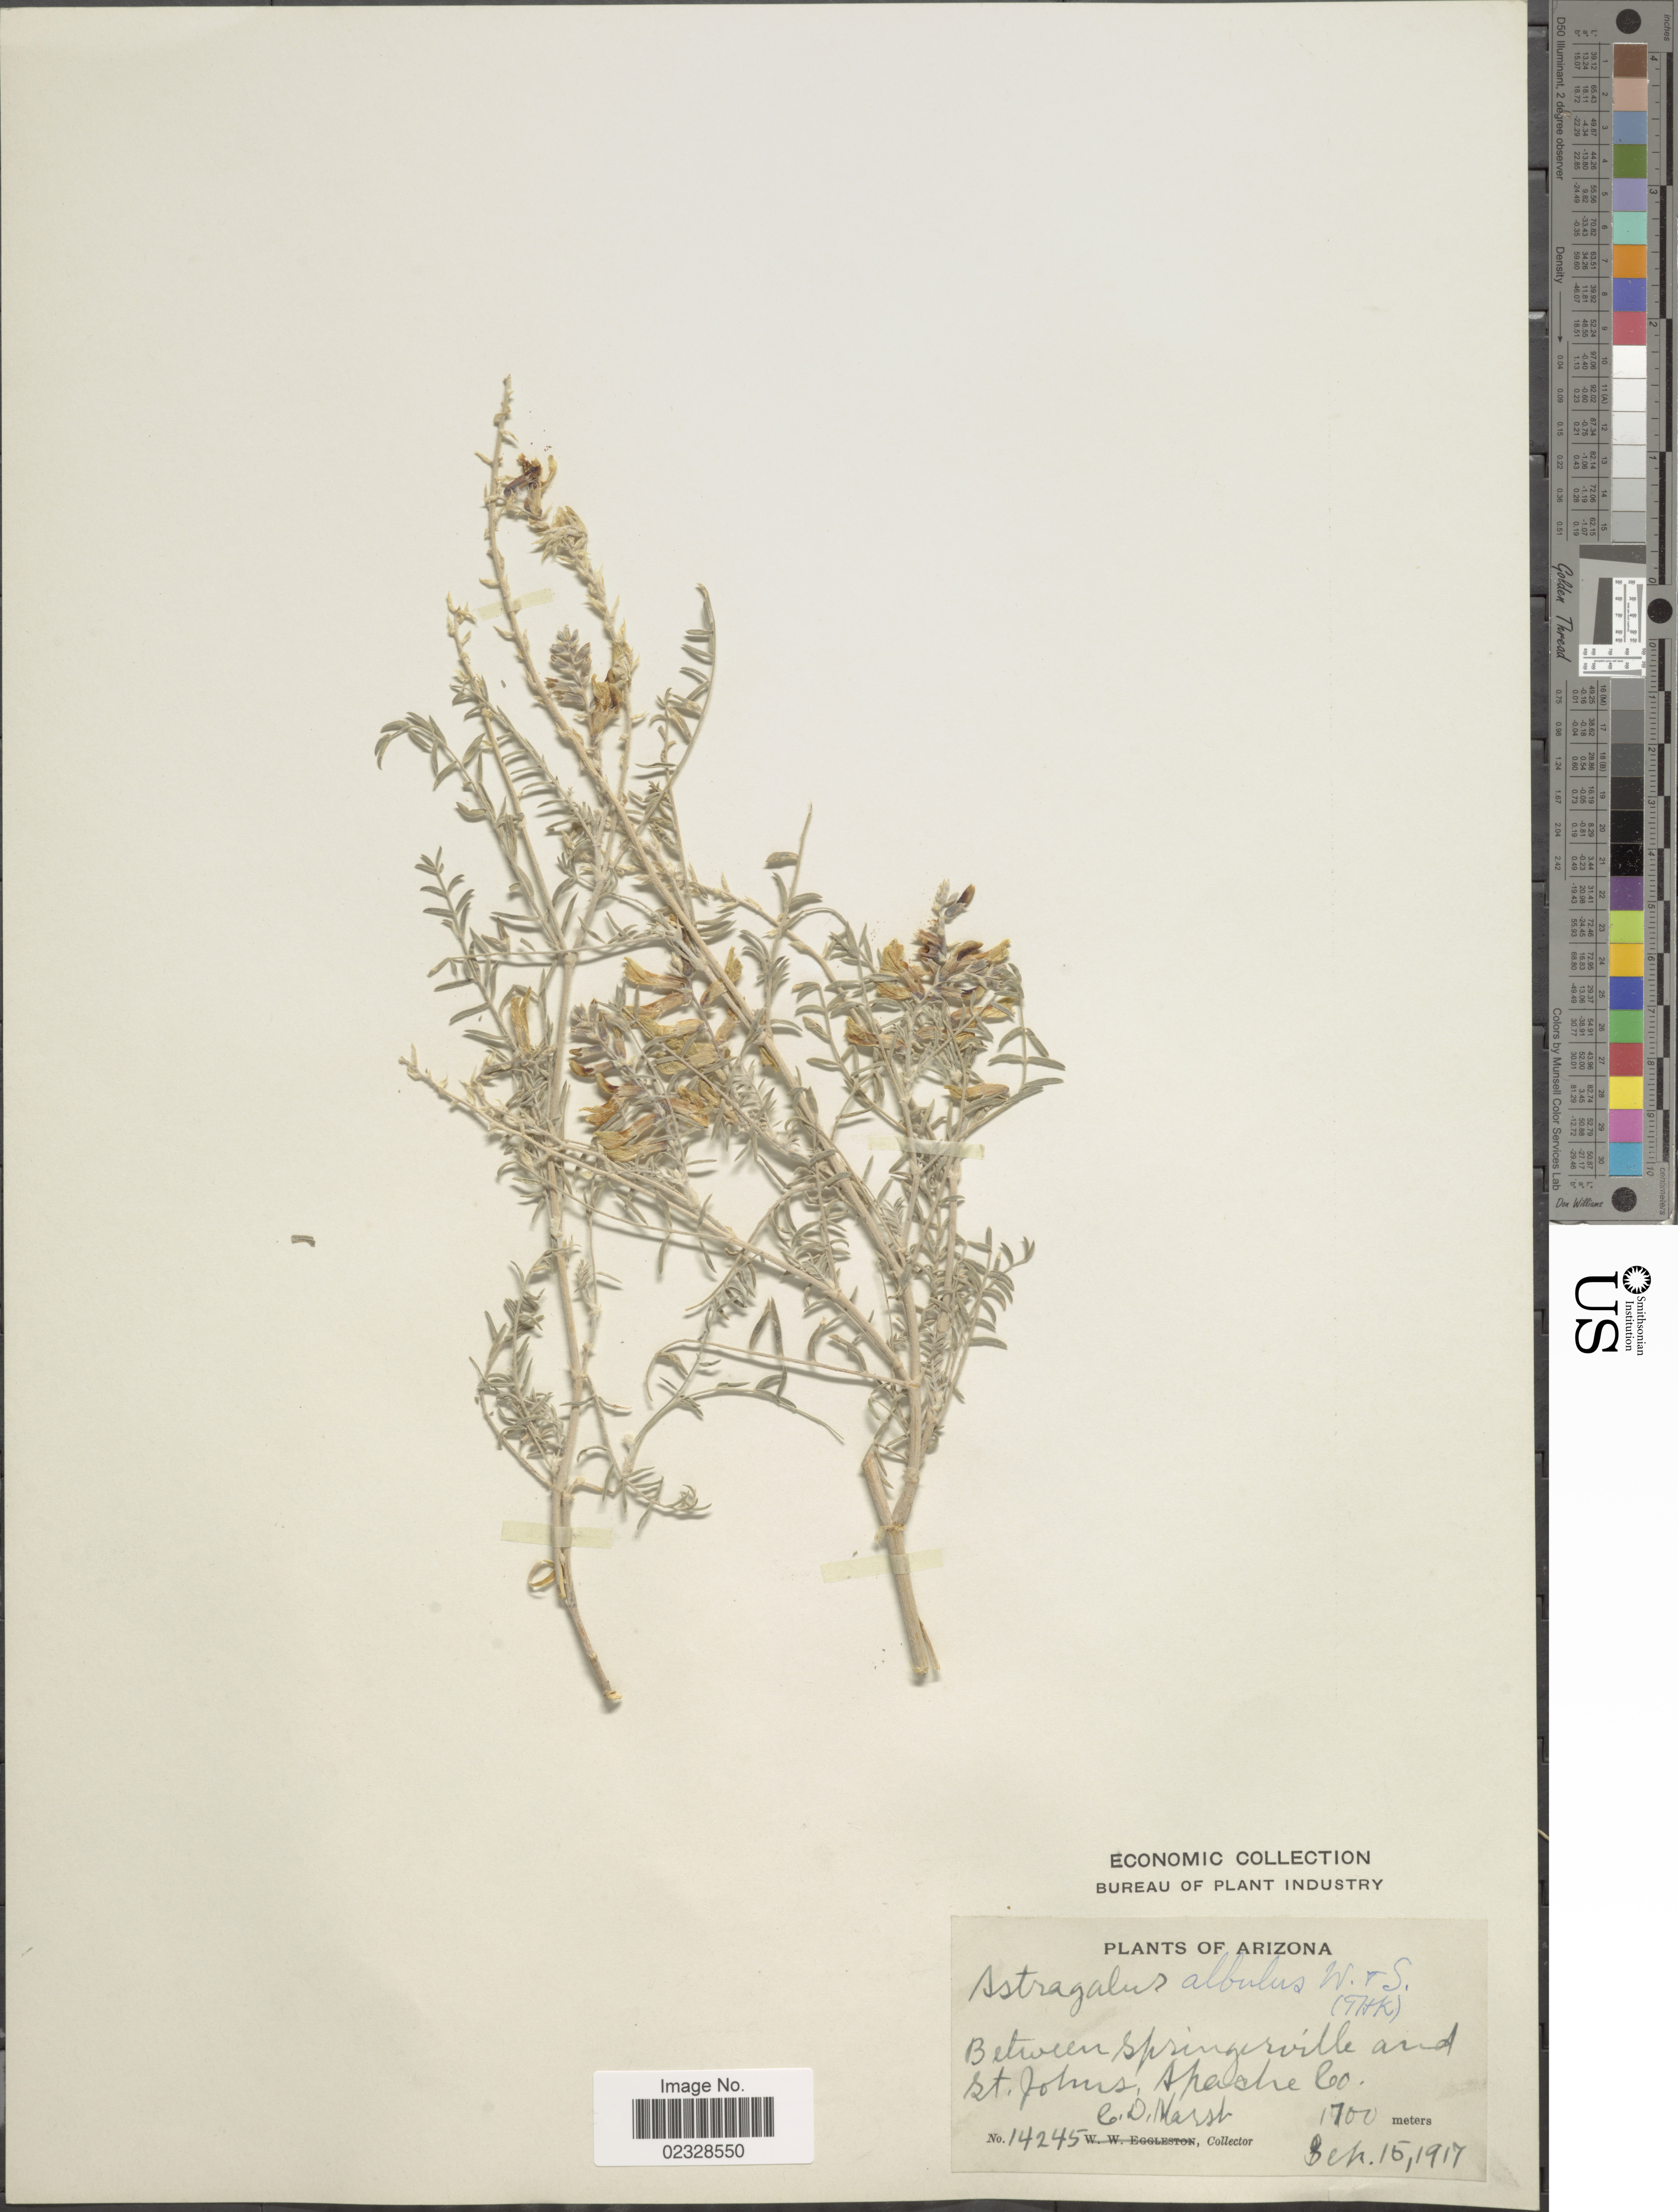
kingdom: Plantae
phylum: Tracheophyta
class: Magnoliopsida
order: Fabales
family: Fabaceae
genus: Astragalus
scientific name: Astragalus albens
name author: Greene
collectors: C. D. Marsh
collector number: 14245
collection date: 1917-09-15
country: United States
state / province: Arizona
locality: Between Springerville and St. Johns, Spache Co.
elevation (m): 1700